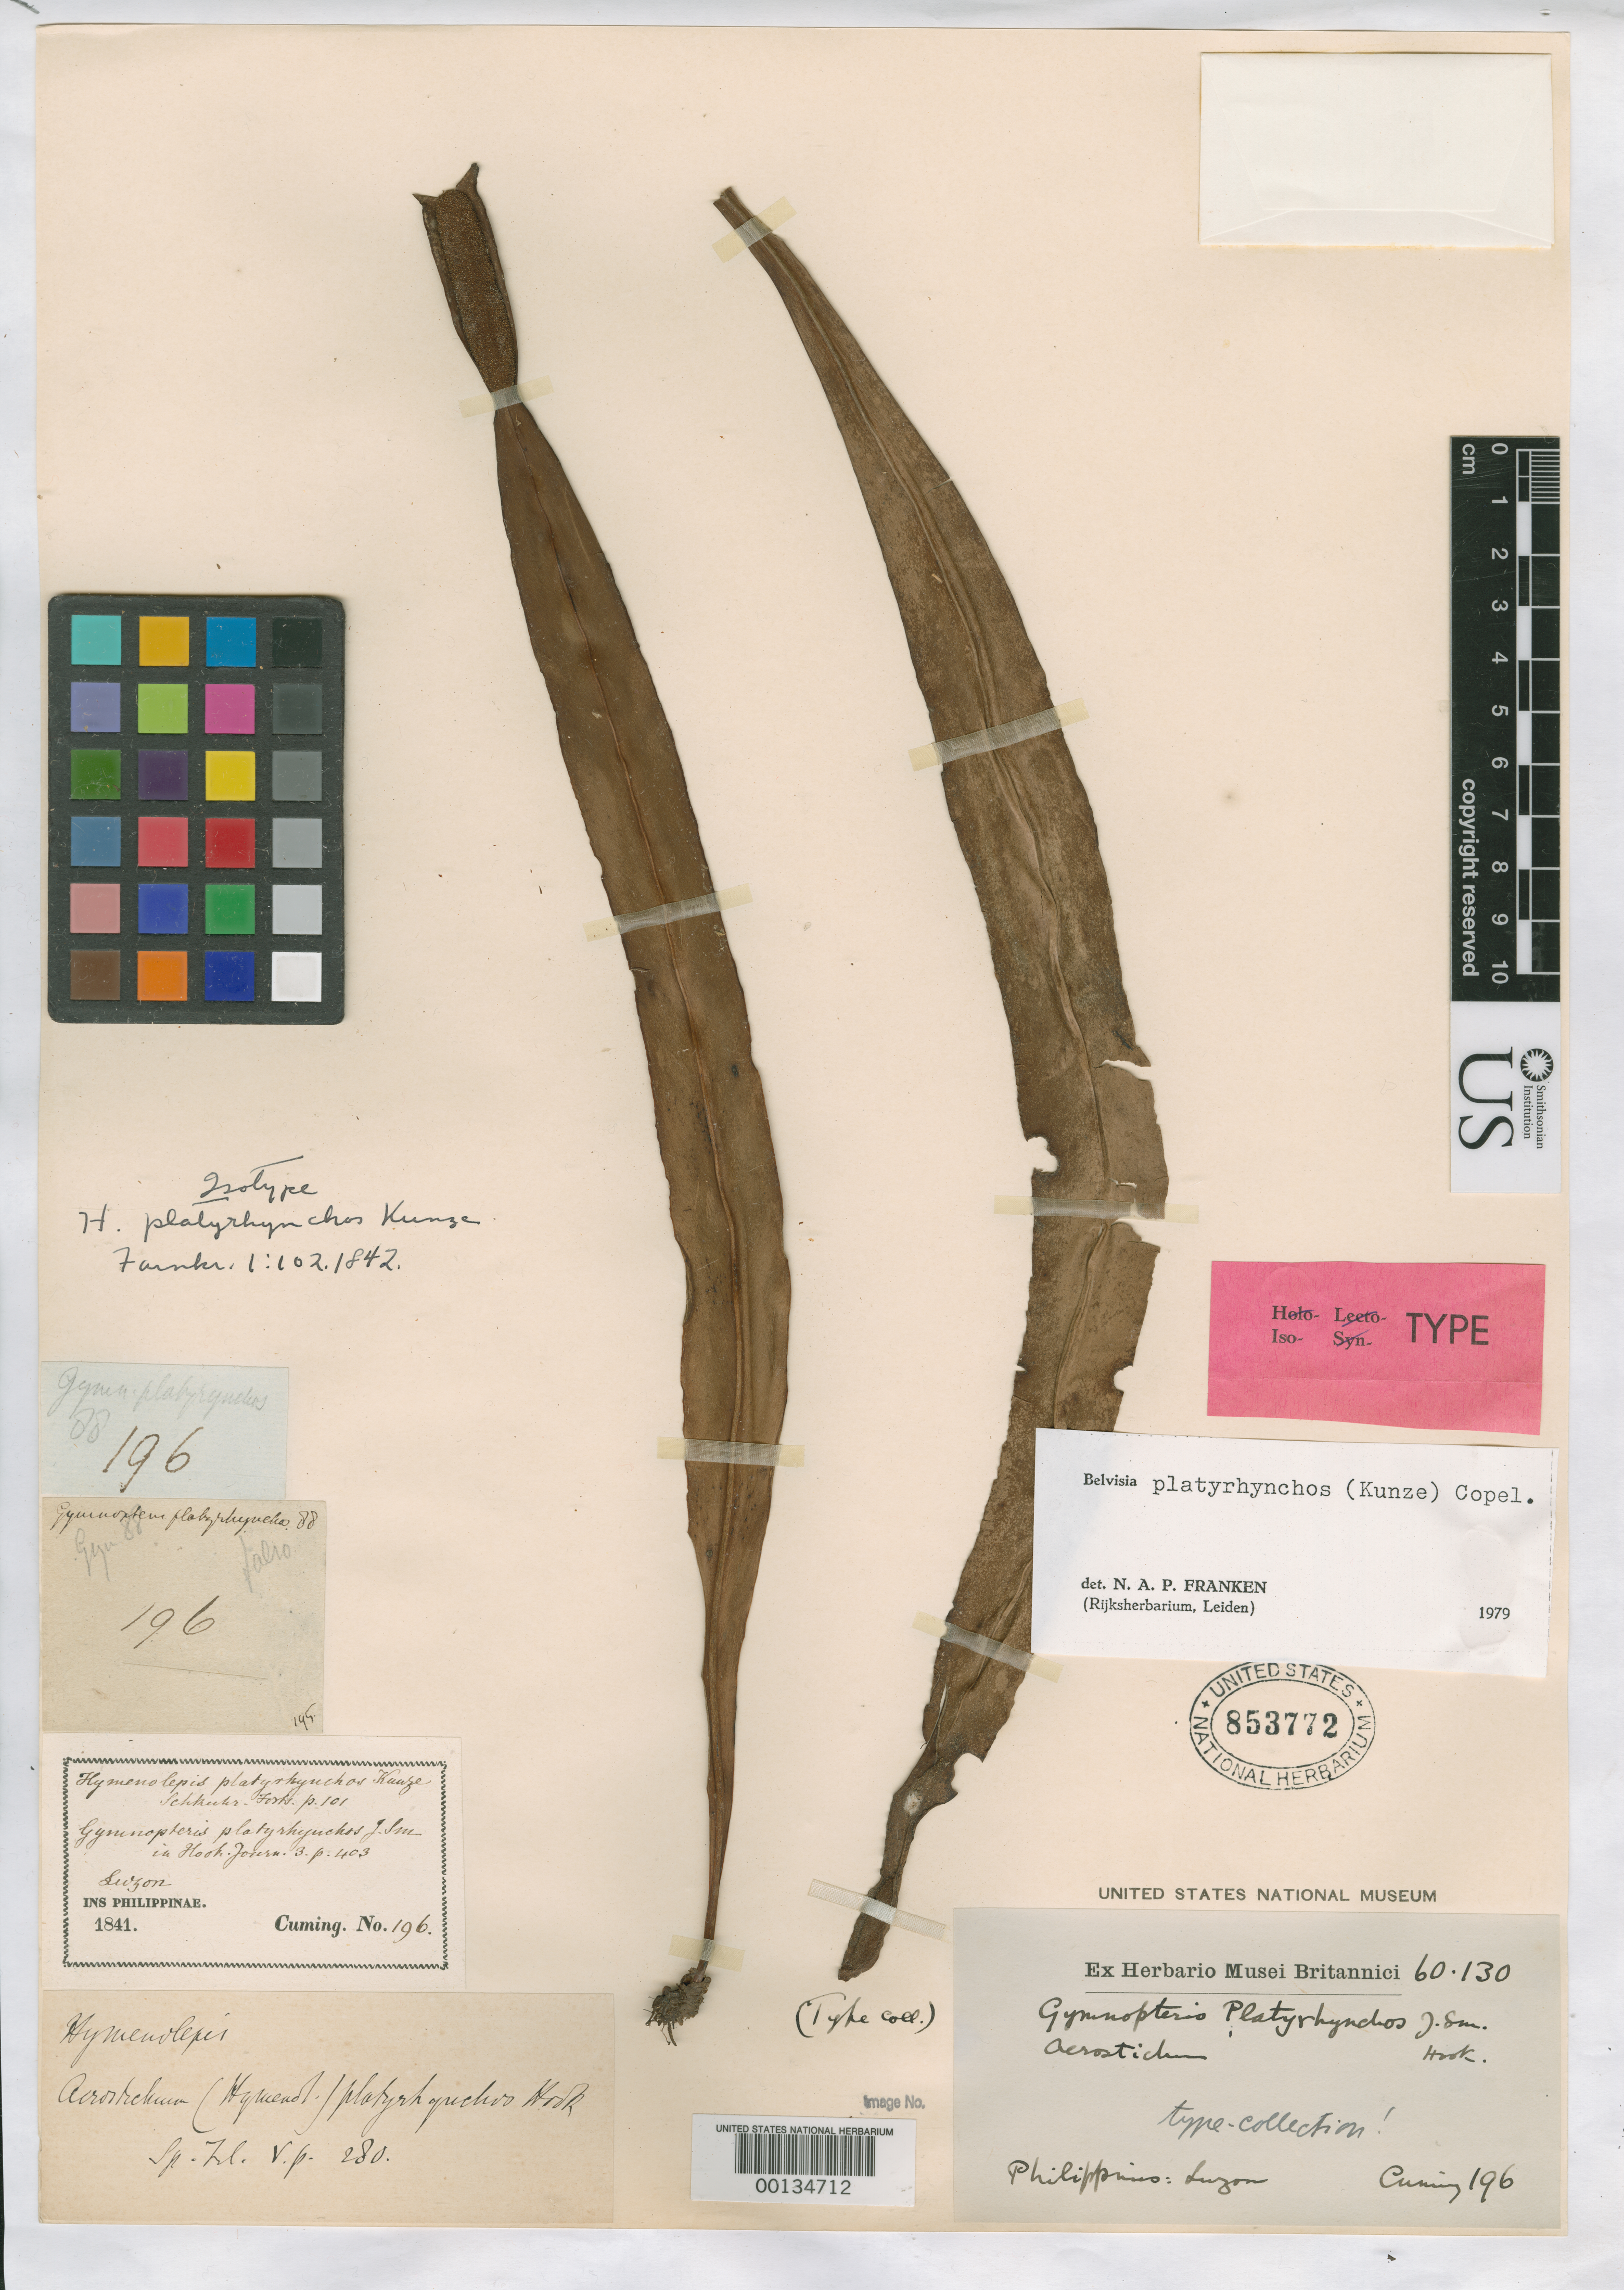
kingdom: Plantae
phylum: Tracheophyta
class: Polypodiopsida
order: Polypodiales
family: Polypodiaceae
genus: Hymenolepis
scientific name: Hymenolepis platyrhynchos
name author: Kunze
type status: Type Collection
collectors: H. Cuming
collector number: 196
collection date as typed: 1841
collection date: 1841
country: Philippines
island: Luzon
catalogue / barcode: US 853772